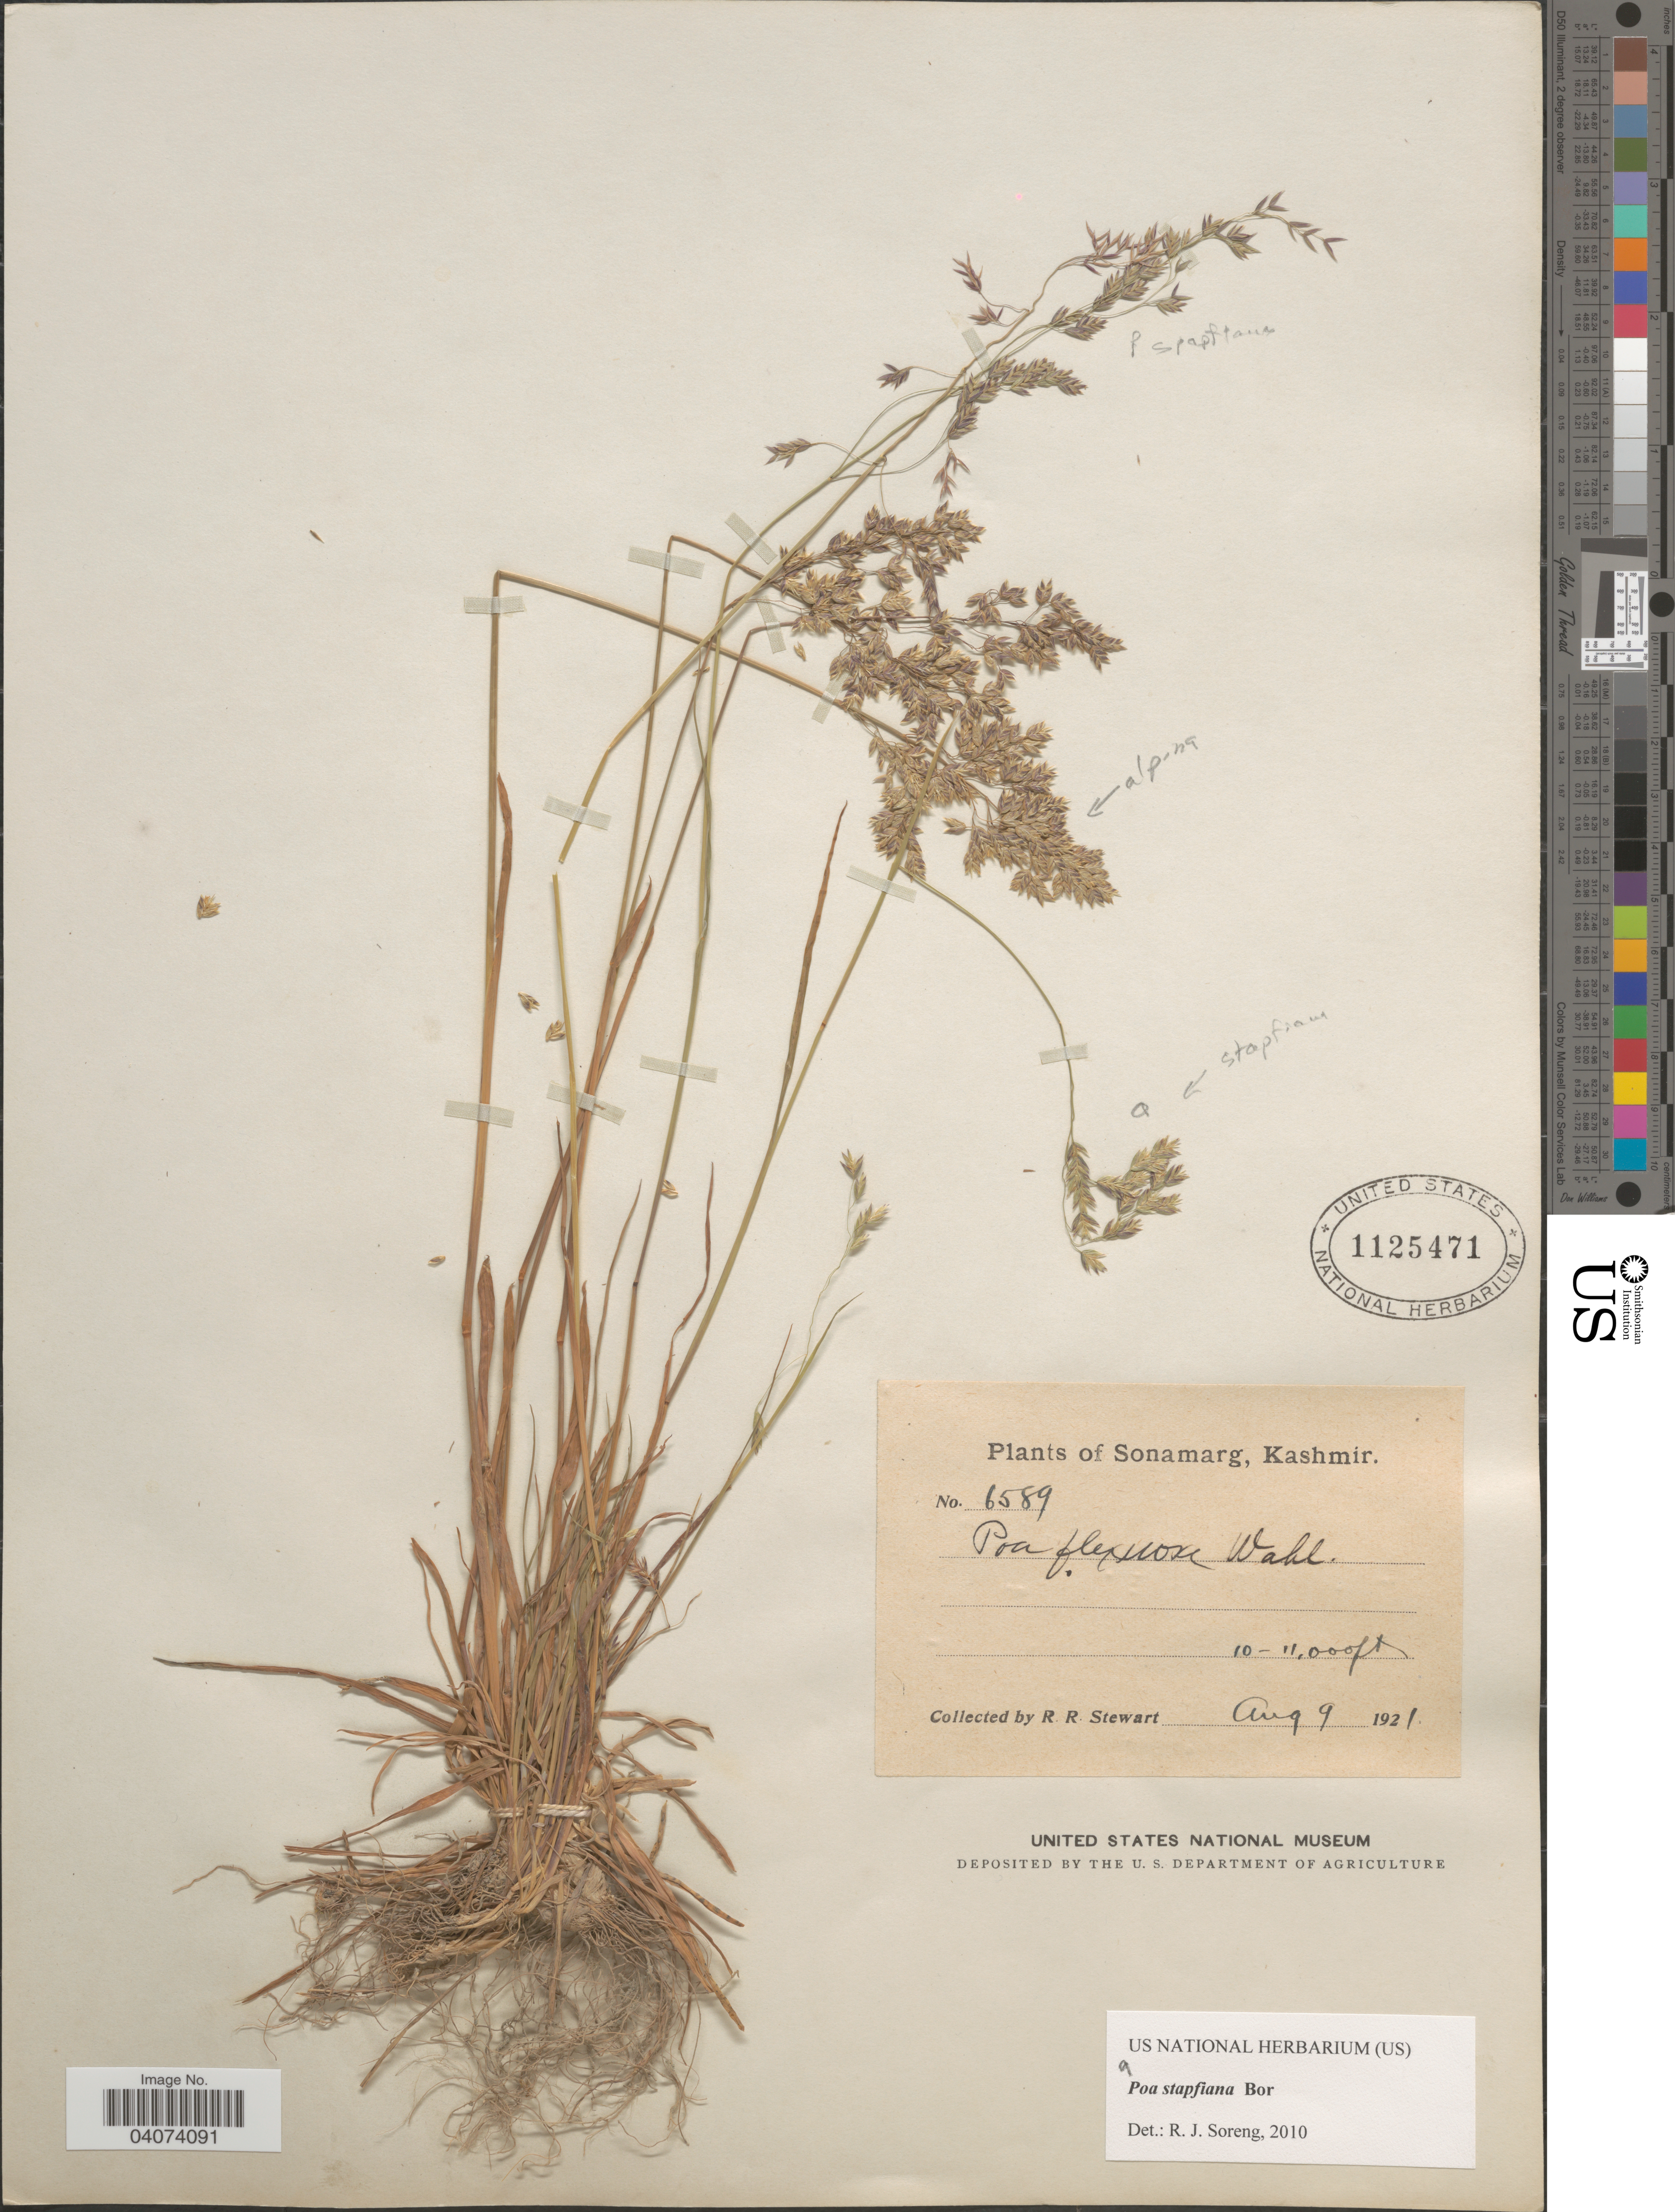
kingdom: Plantae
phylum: Tracheophyta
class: Liliopsida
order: Poales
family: Poaceae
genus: Poa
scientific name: Poa sterilis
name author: M. Bieb.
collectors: R. Stewart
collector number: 6589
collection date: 1921-08-09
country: India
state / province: Jammu and Kashmir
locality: Sonamarg, Kashmir.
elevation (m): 3048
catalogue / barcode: US 1125471